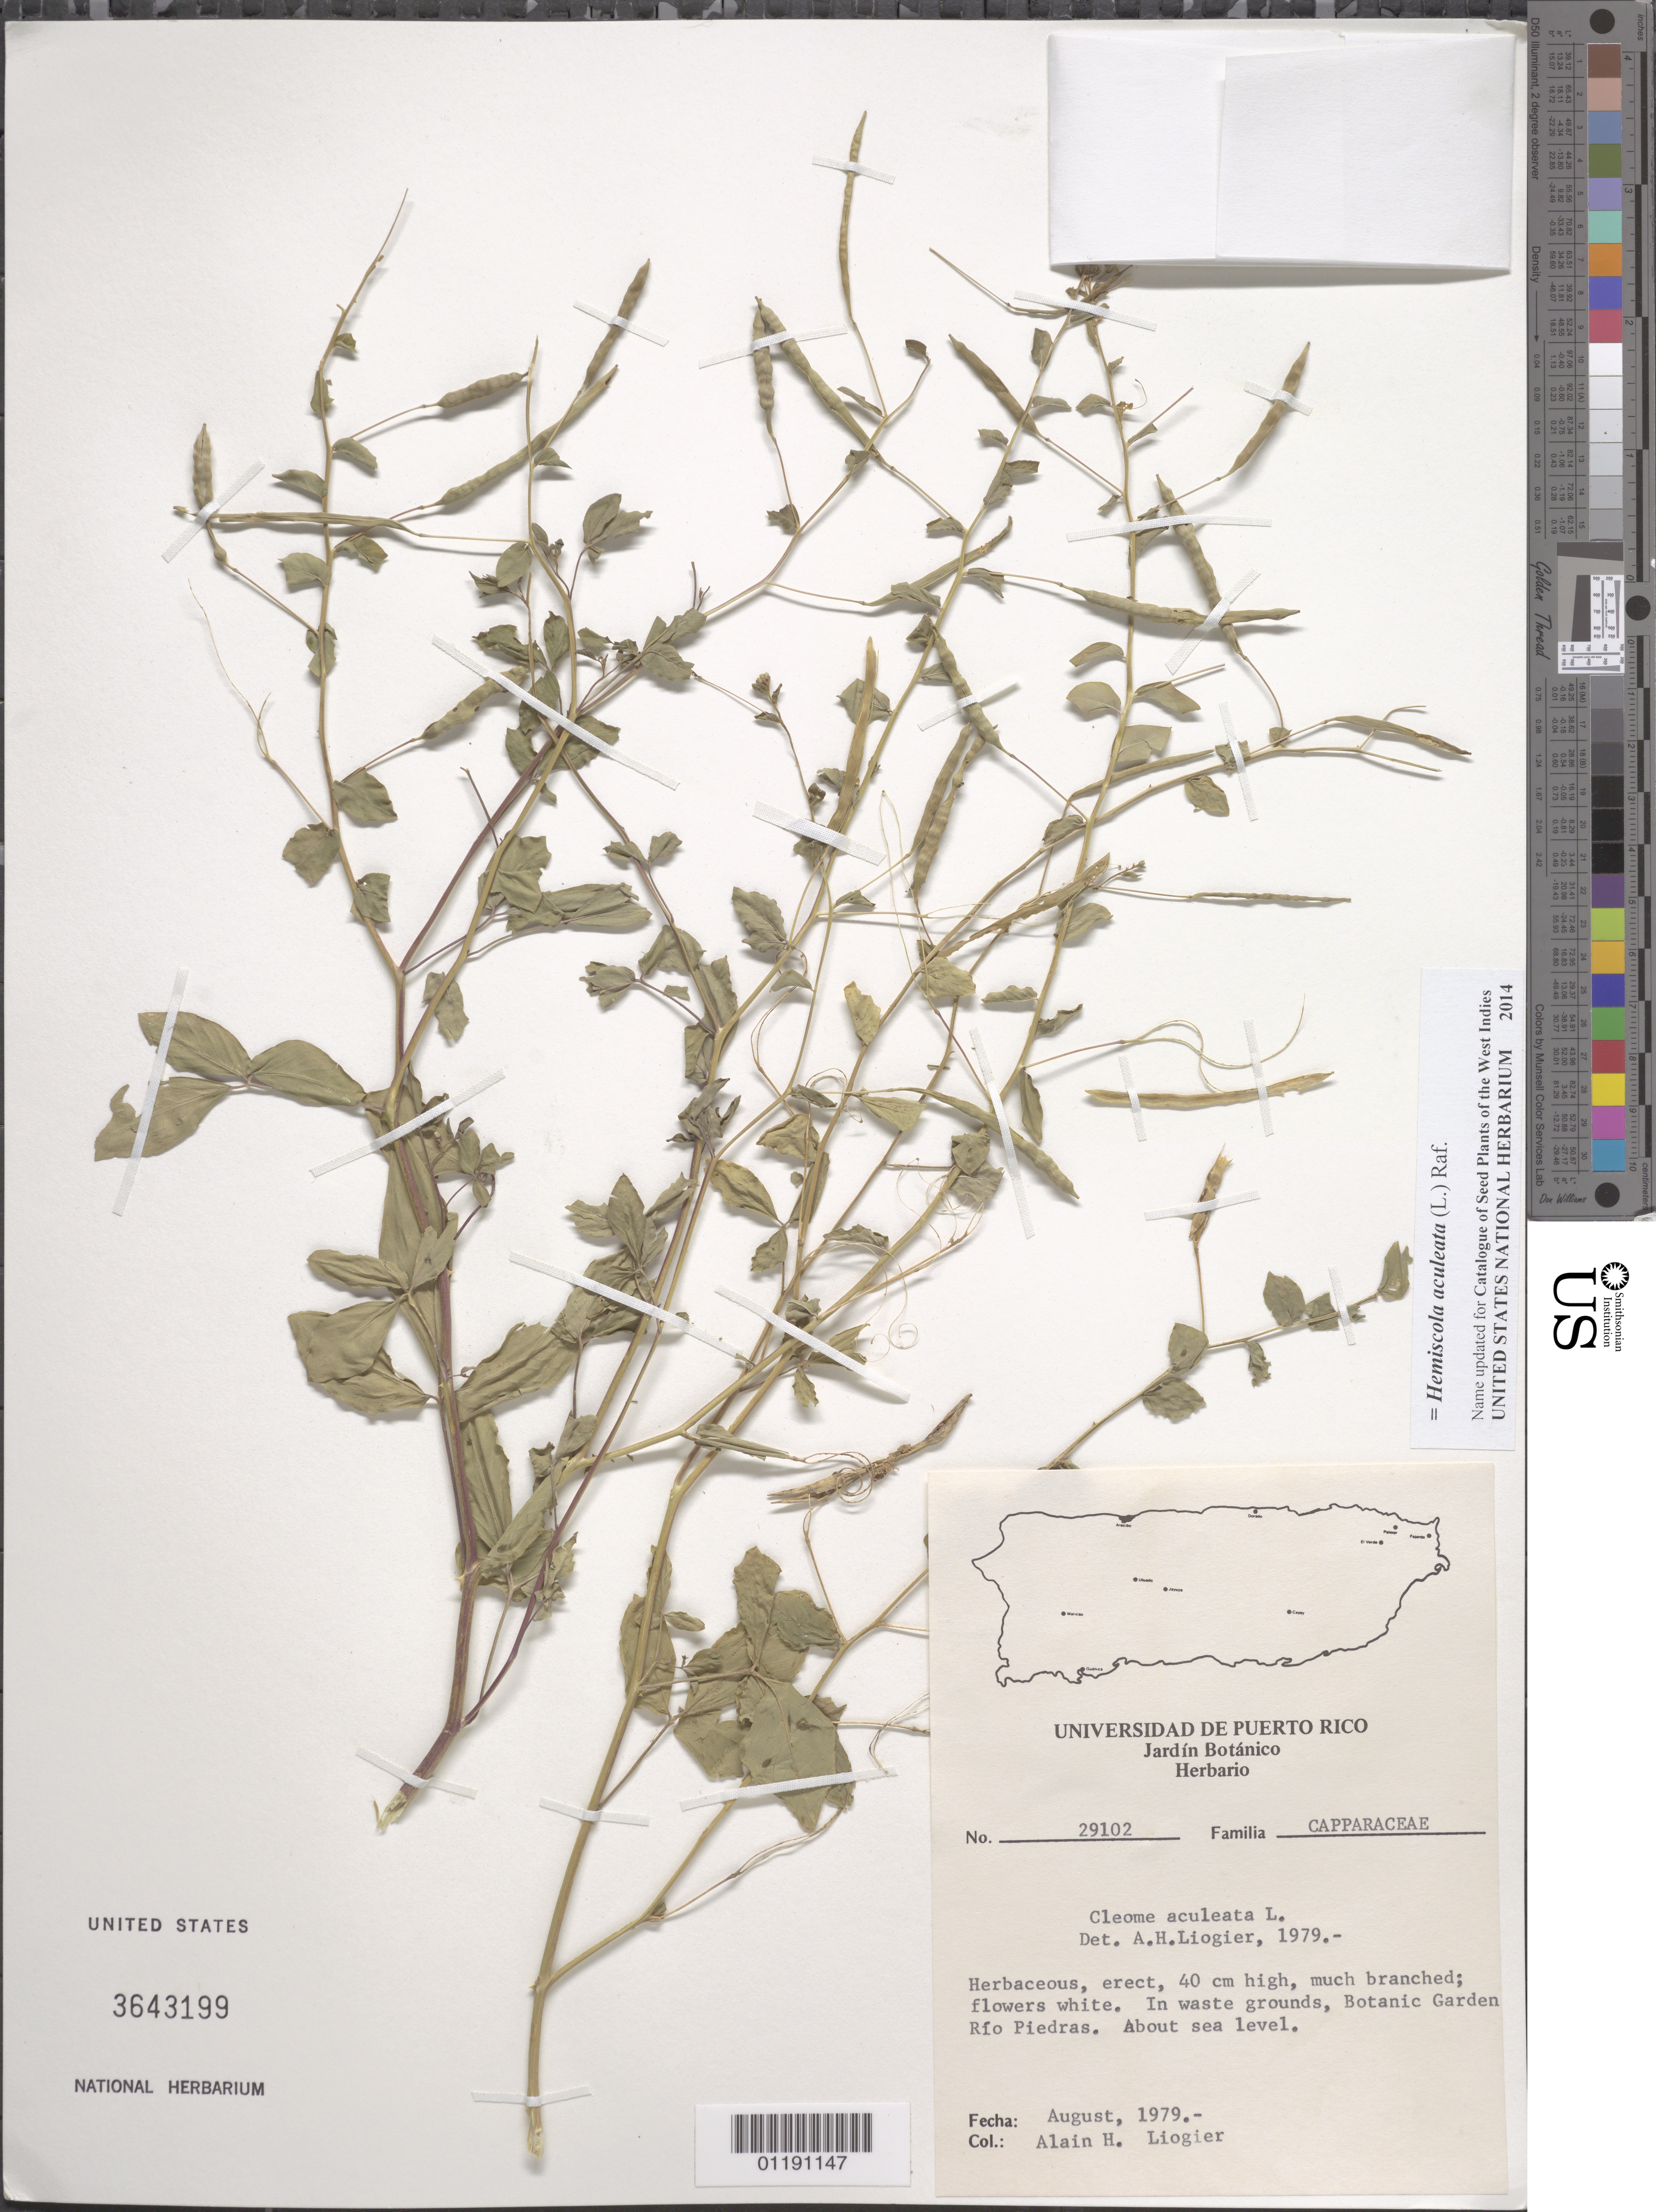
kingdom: Plantae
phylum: Tracheophyta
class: Magnoliopsida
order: Brassicales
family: Cleomaceae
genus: Tarenaya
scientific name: Tarenaya aculeata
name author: (L.) Soares Neto & Roalson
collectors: A. H. Liogier et al.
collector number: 29102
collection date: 1979-08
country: Puerto Rico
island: Puerto Rico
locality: Botanic Garden Río Piedras.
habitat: In waste grounds.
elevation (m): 0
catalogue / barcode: US 3643199